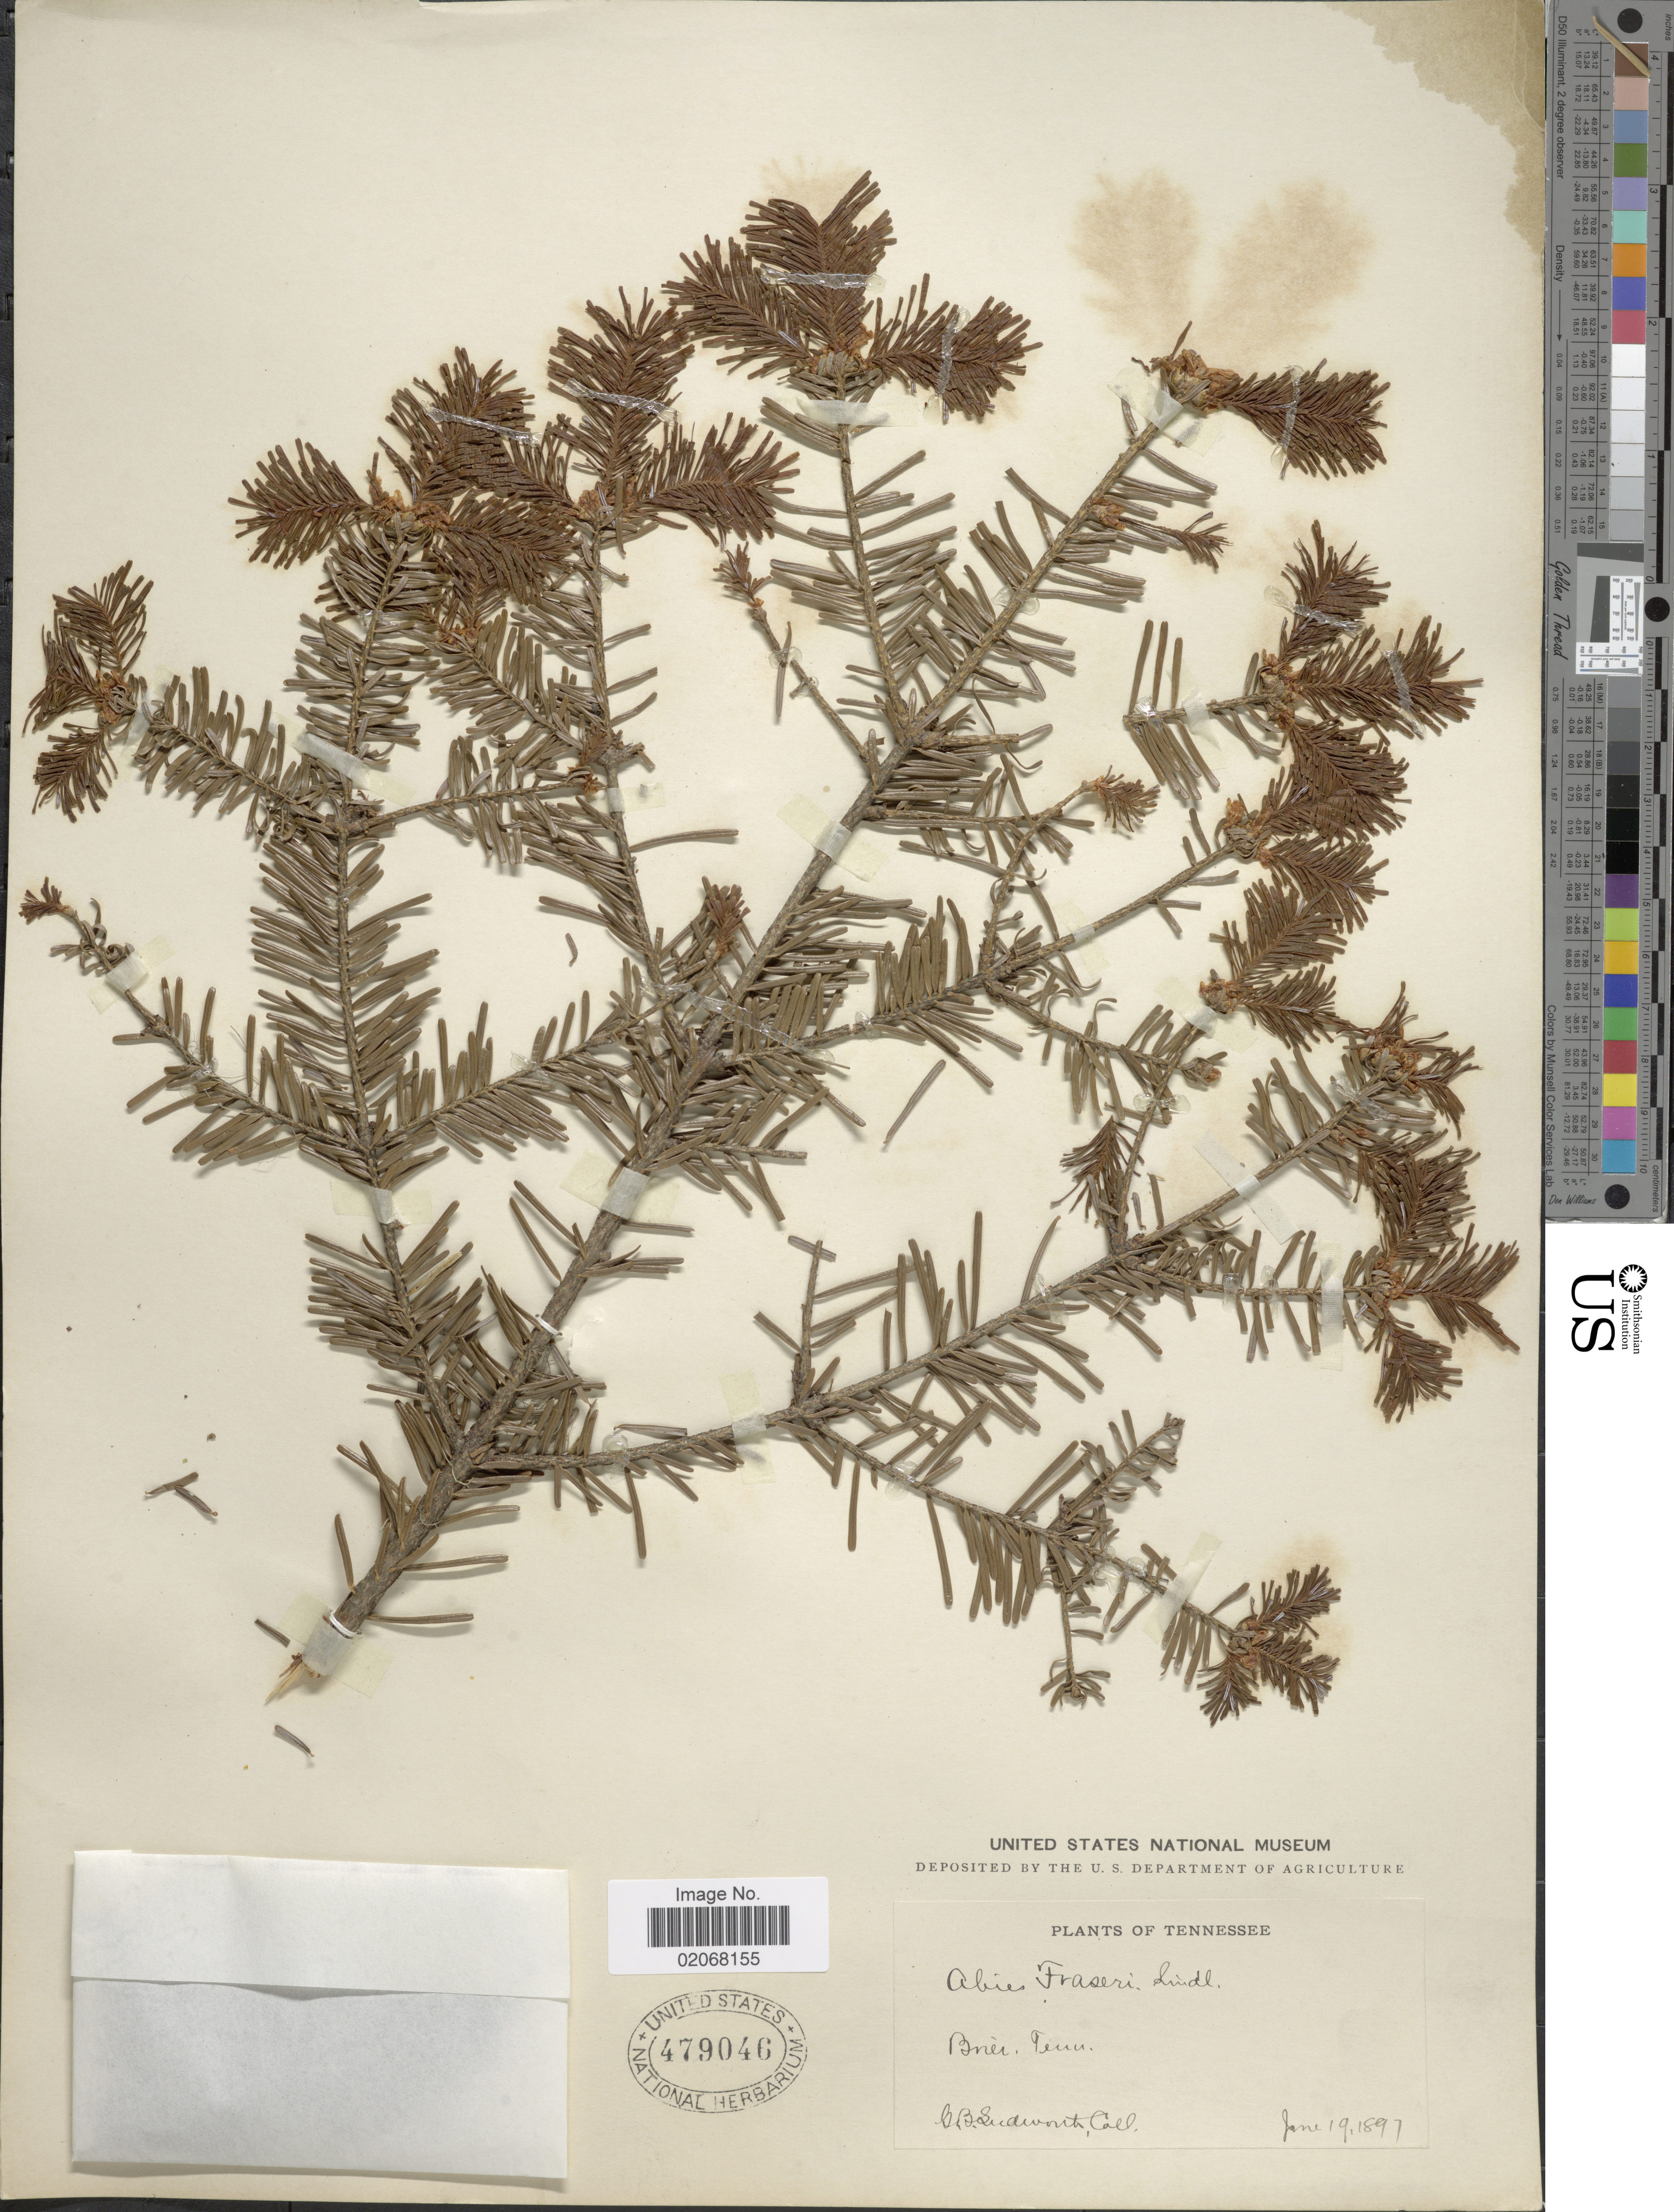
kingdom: Plantae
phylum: Tracheophyta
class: Pinopsida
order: Pinales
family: Pinaceae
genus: Abies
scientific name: Abies fraseri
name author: (Pursh) Poir.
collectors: G. B. Sudworth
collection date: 1897-06-19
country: United States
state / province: Tennessee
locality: Brier, Tenn.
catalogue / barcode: US 479046